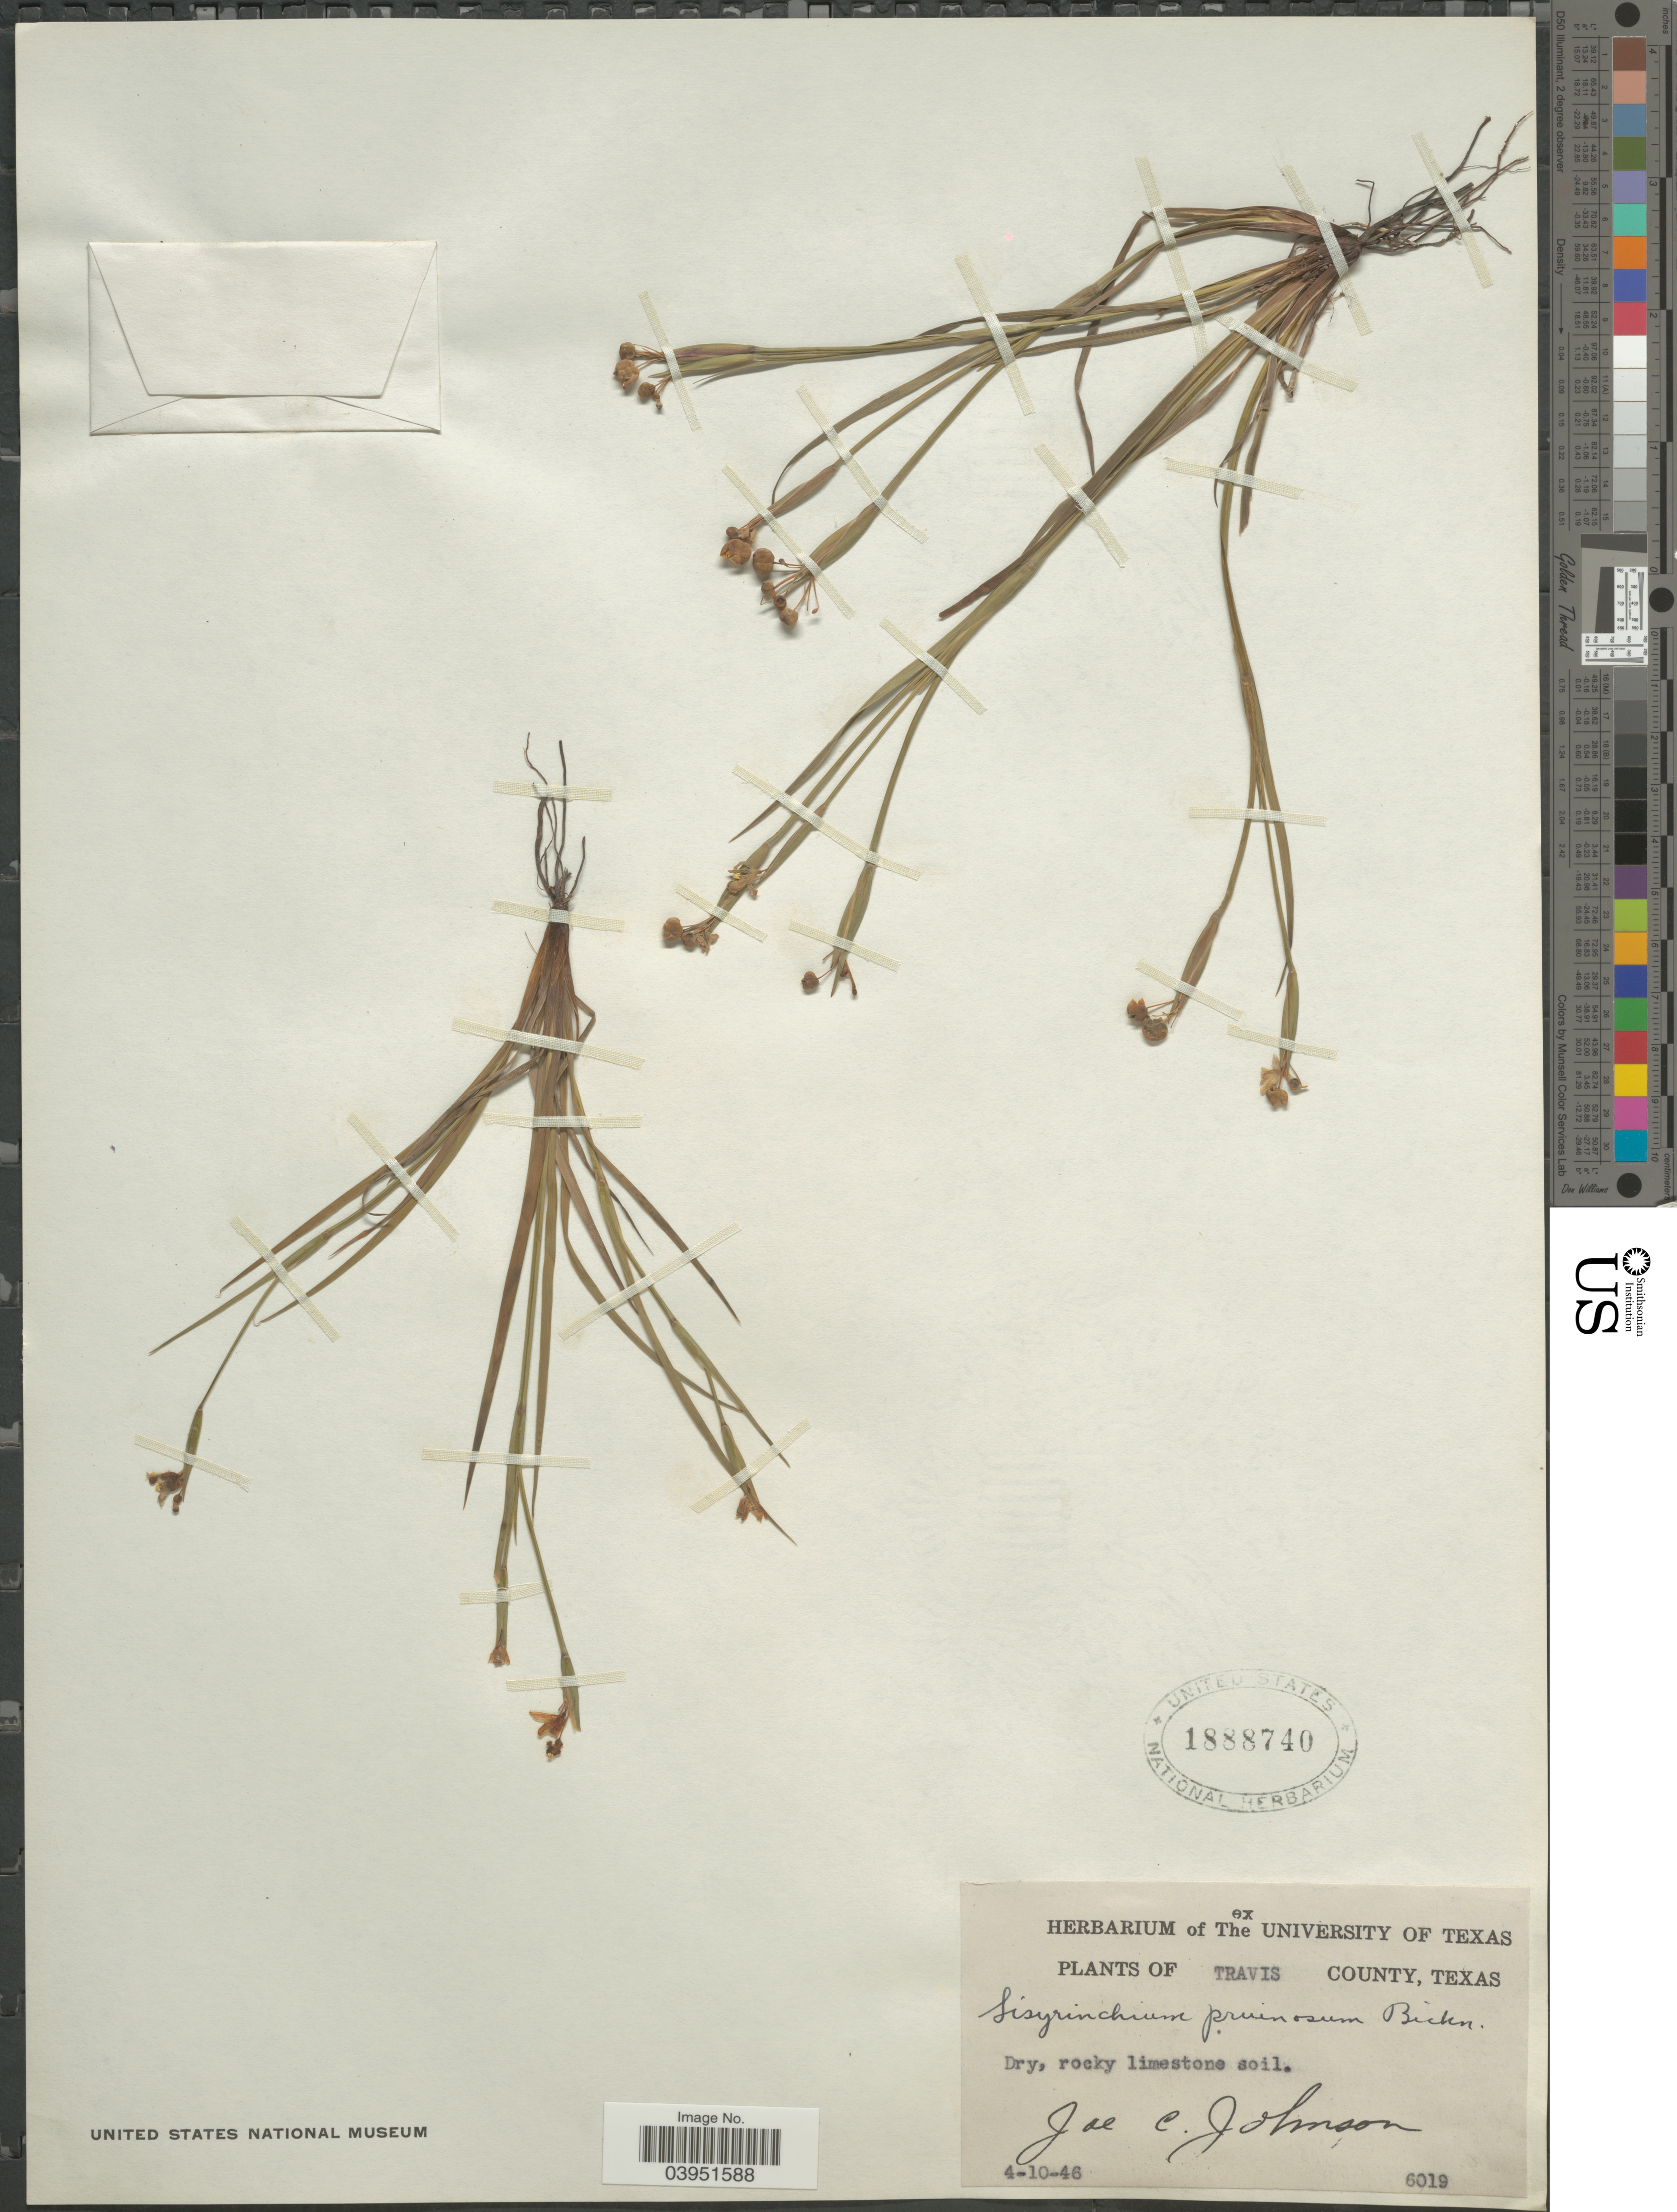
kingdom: Plantae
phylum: Tracheophyta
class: Liliopsida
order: Asparagales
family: Iridaceae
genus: Sisyrinchium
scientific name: Sisyrinchium pruinosum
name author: E.P. Bicknell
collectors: J. C. Johnson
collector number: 6019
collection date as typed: Transcribed d/m/y: 10/4/46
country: United States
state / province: Texas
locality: Travis County.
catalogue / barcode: US 1888740